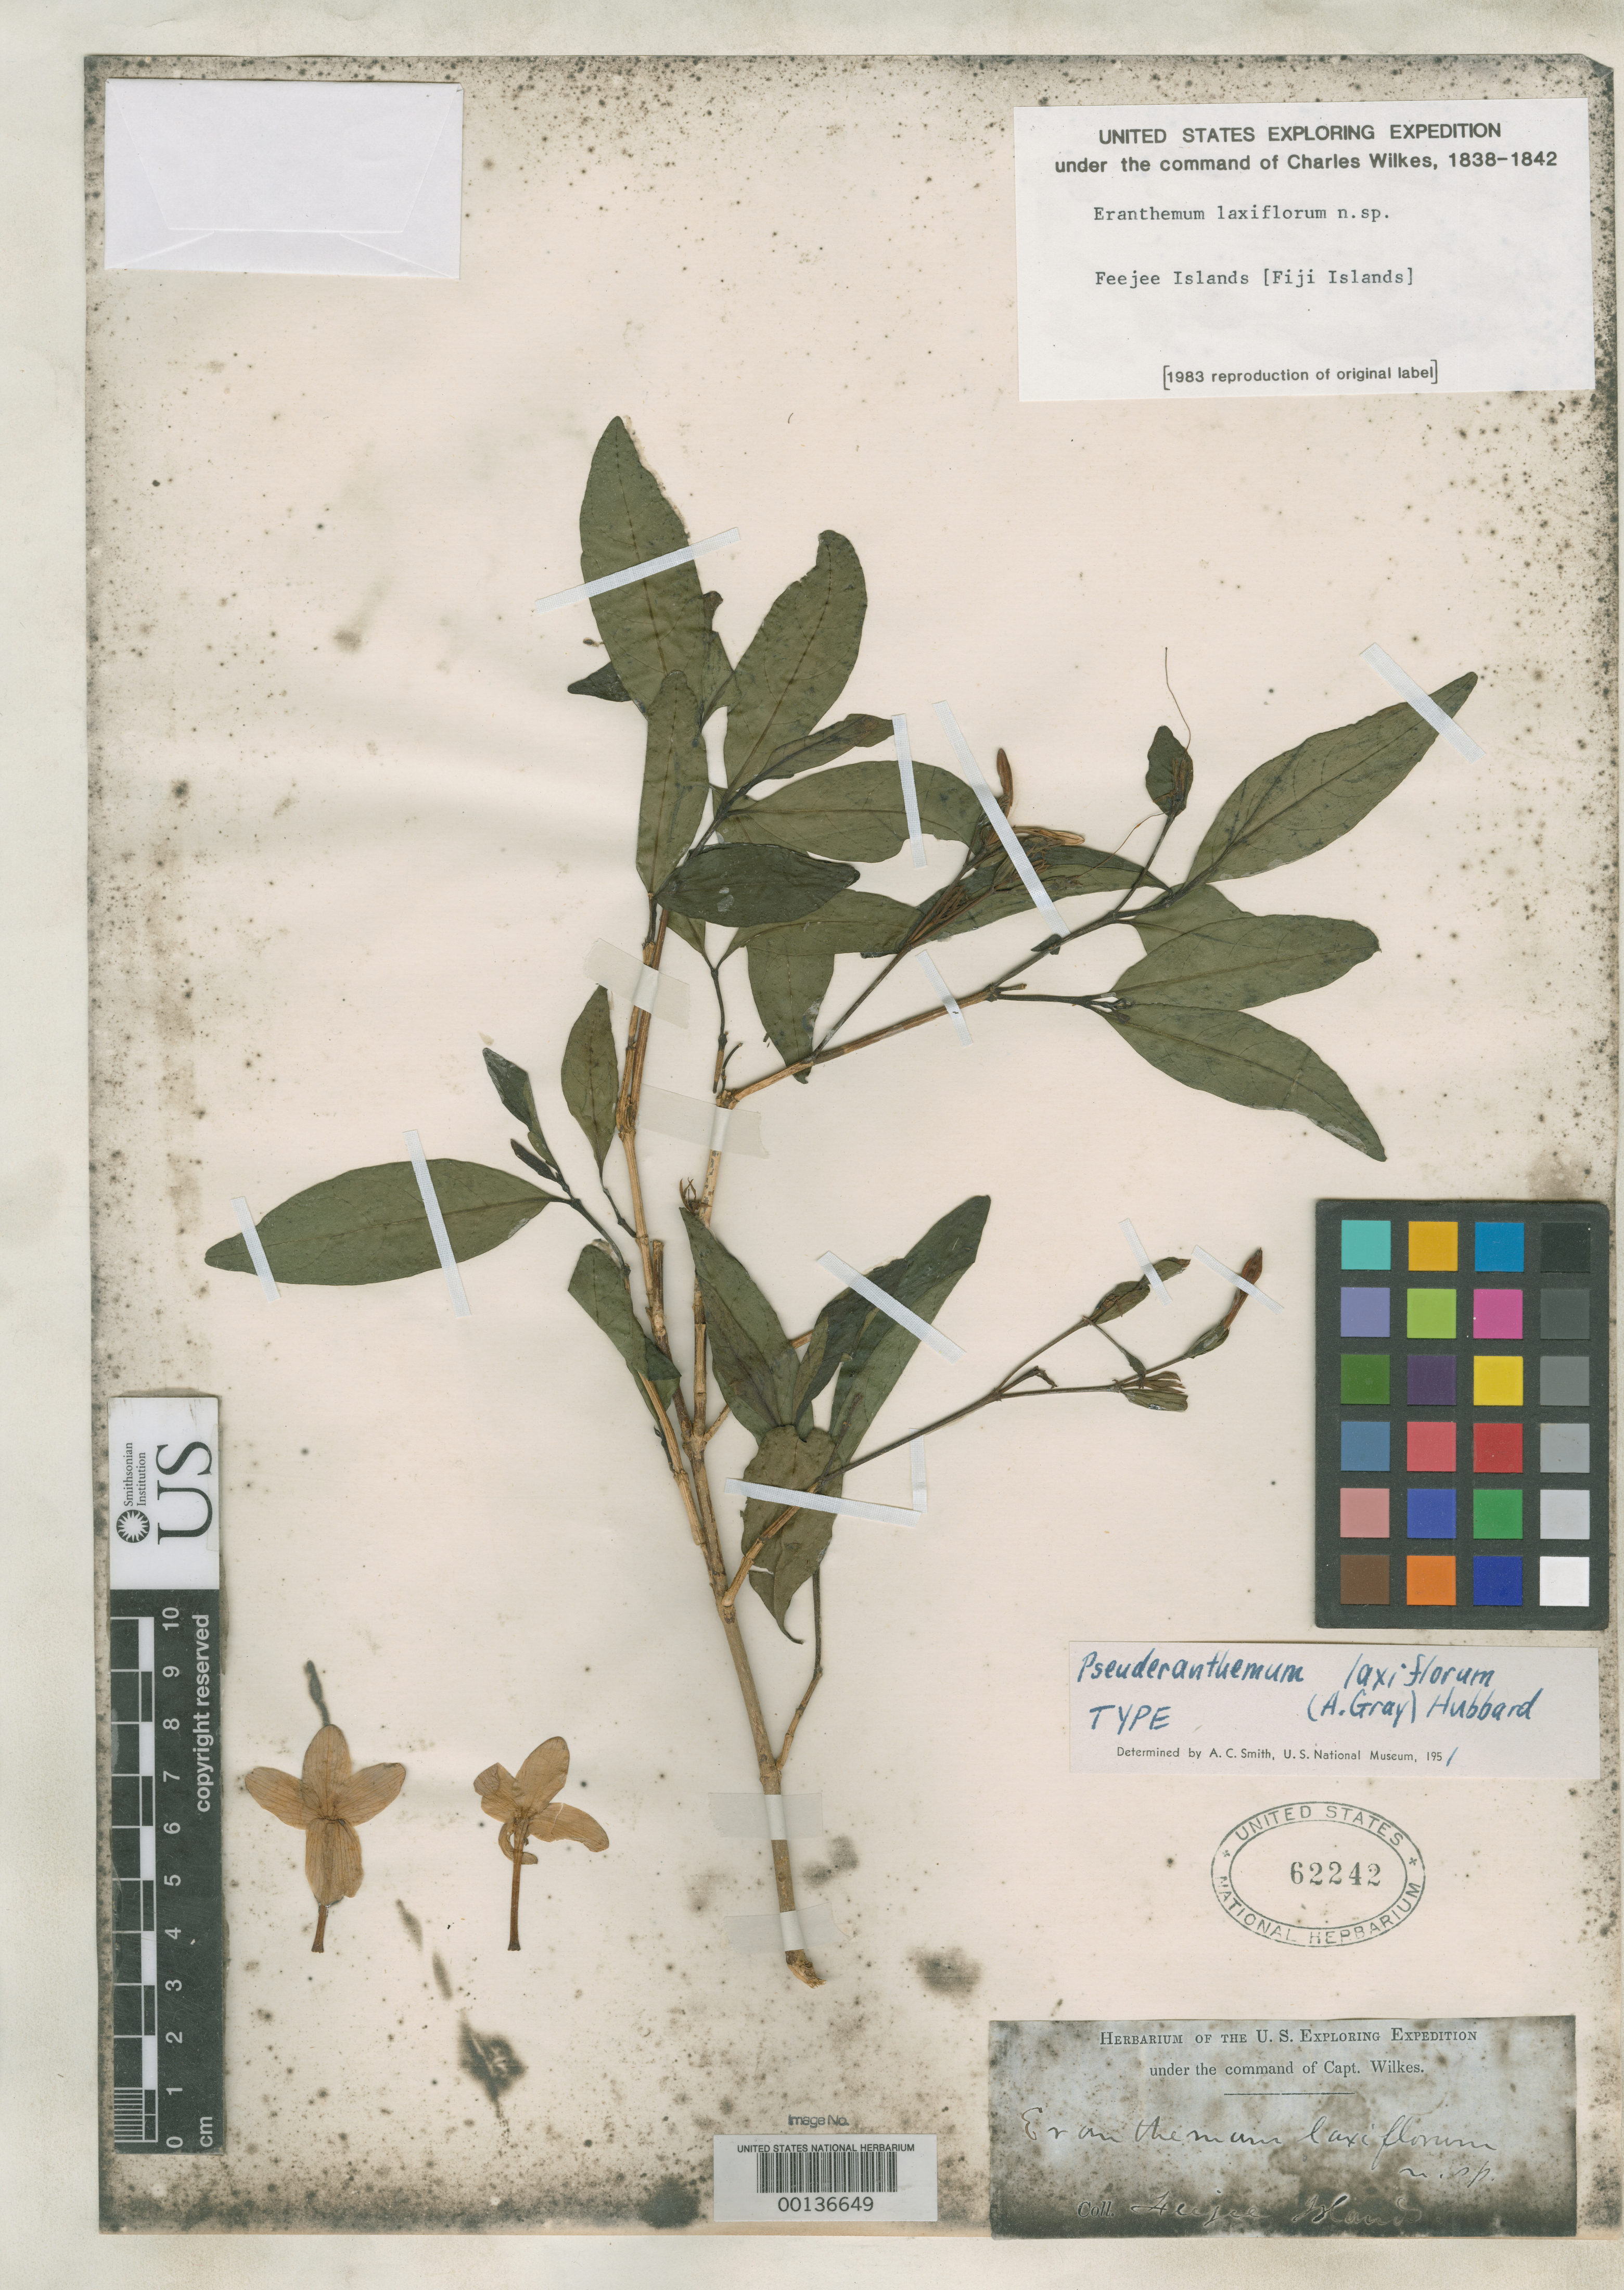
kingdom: Plantae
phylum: Tracheophyta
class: Magnoliopsida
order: Lamiales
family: Acanthaceae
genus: Eranthemum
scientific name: Eranthemum laxiflorum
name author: A. Gray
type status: Holotype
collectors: Wilkes Explor. Exped.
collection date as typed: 1838 to -- --- 1842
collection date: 1838/1842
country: Fiji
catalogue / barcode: US 62242